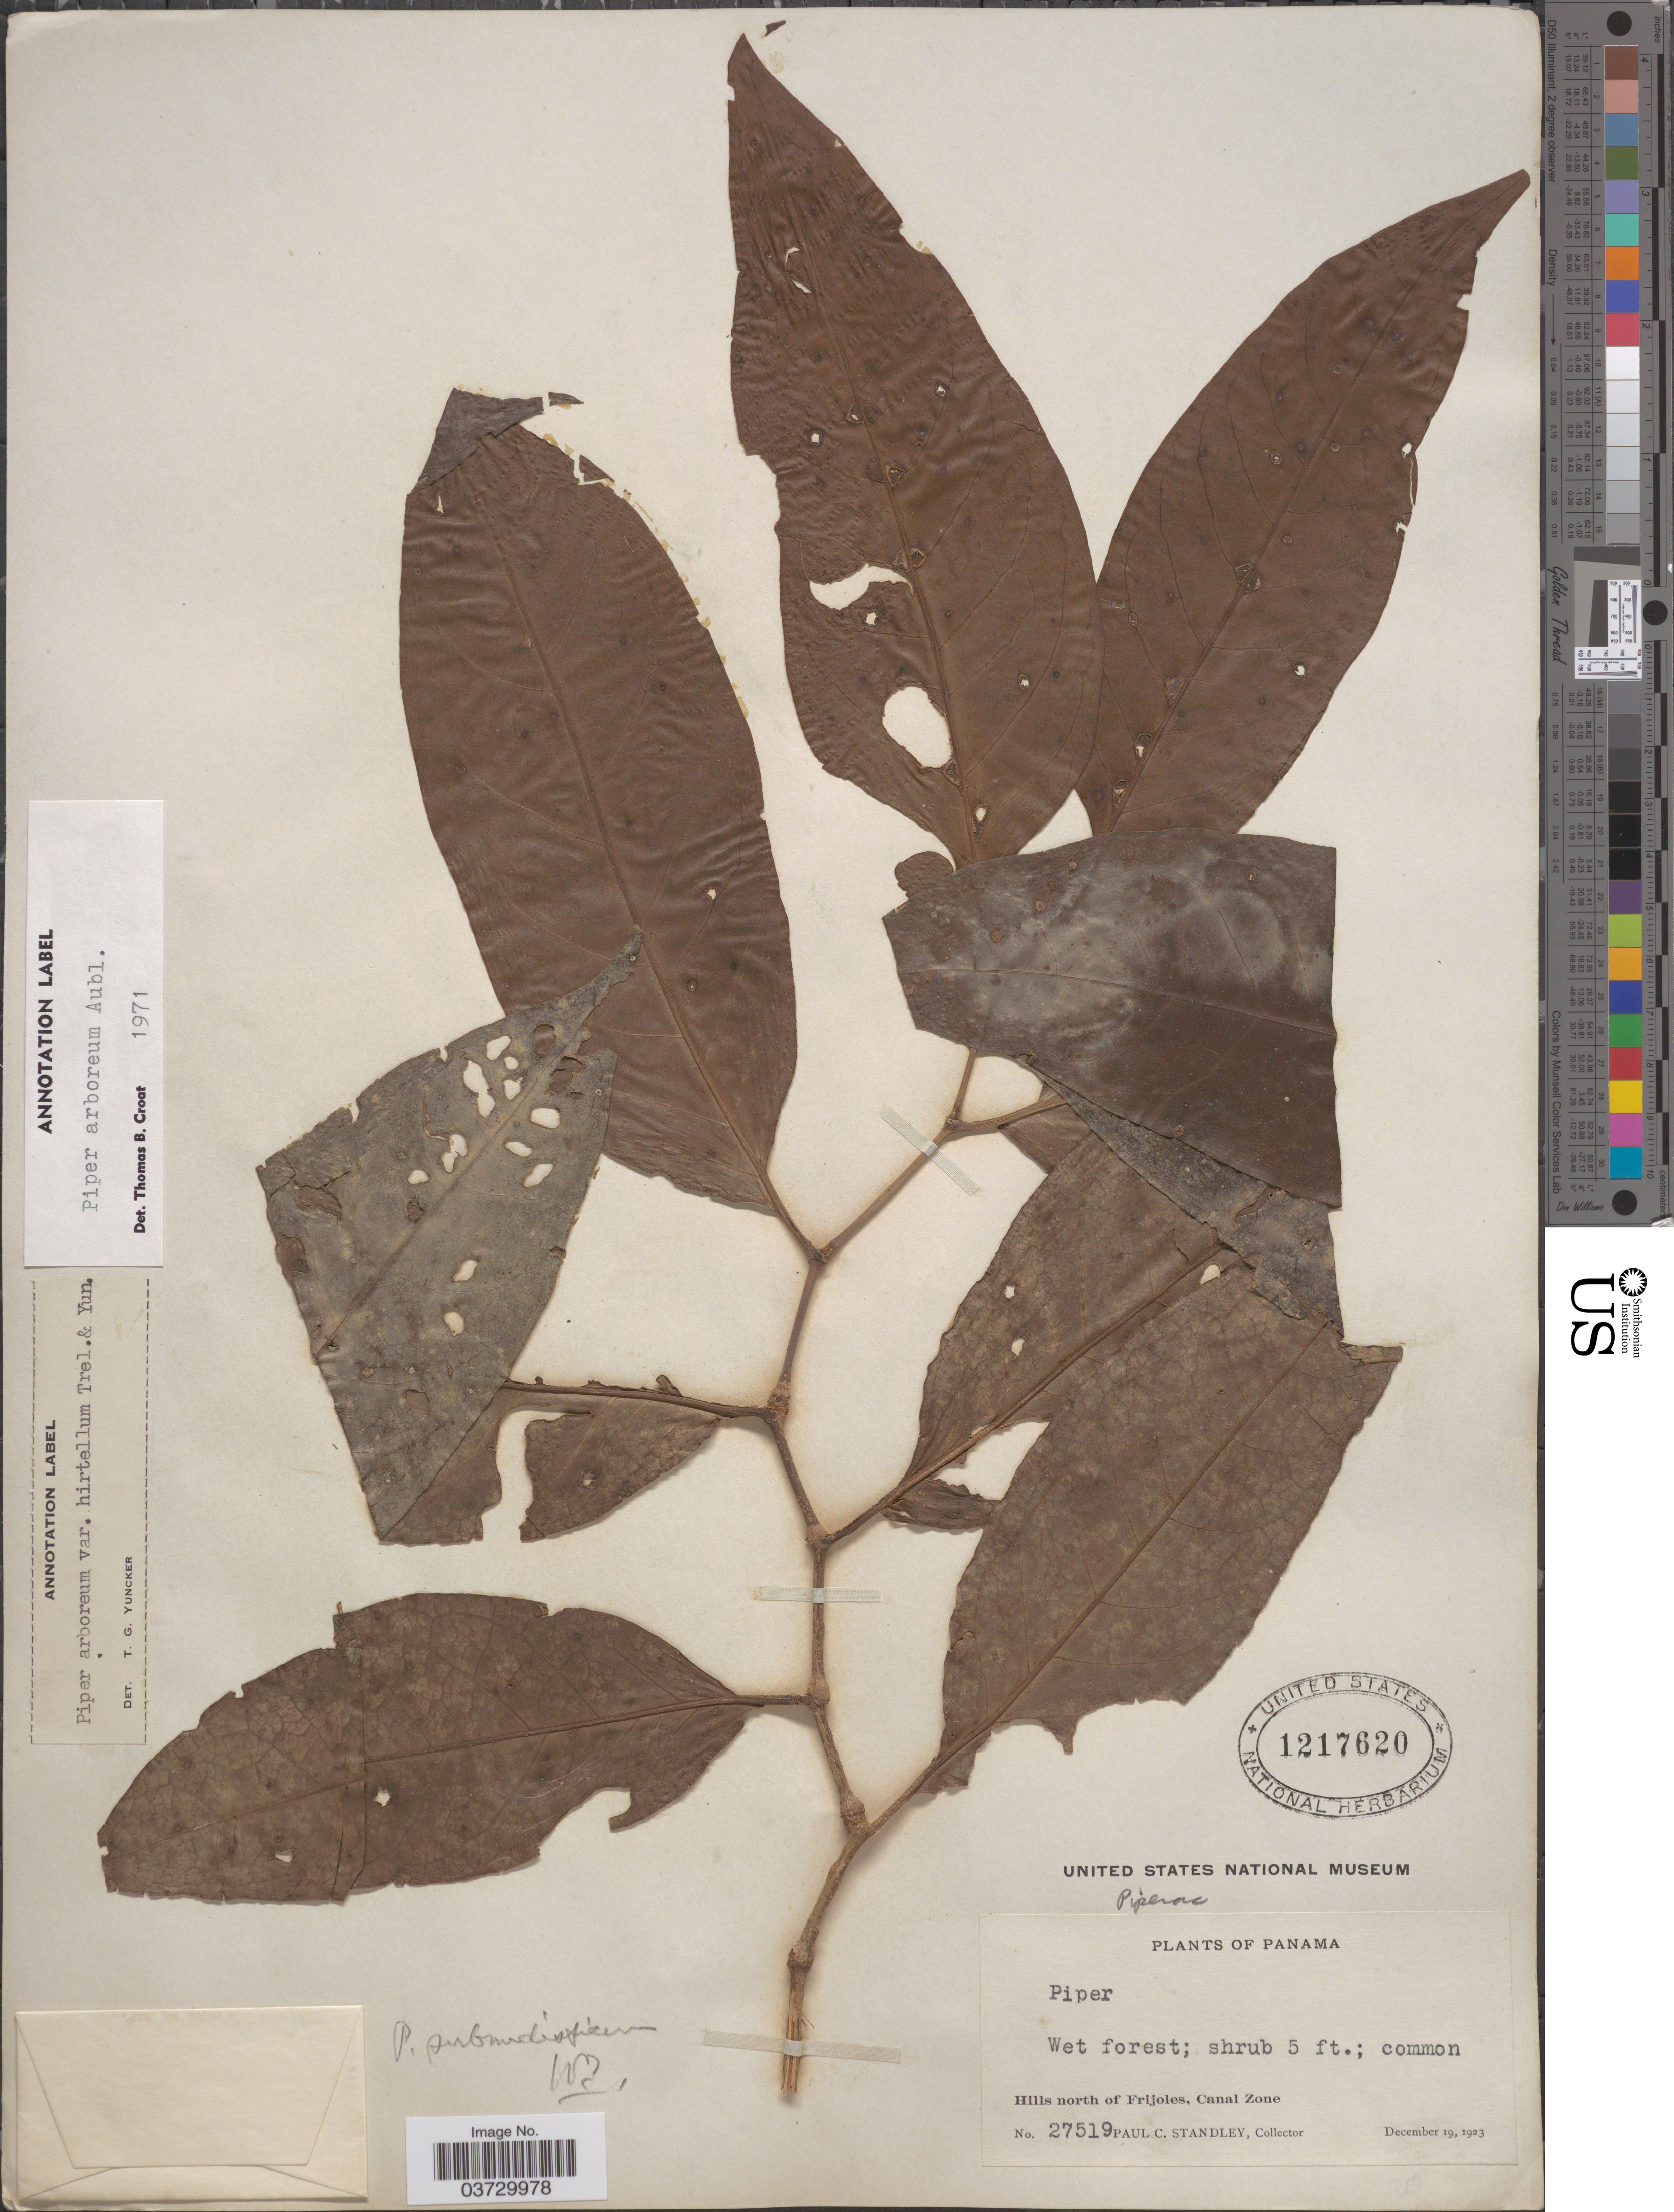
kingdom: Plantae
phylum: Tracheophyta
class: Magnoliopsida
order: Piperales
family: Piperaceae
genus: Piper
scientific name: Piper arboreum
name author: Aubl.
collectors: P. C. Standley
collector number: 27519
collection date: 1923-12-19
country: Panama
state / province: Colón / Panamá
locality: Hills north of Frijoles, Canal Zone.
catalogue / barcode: US 1217620